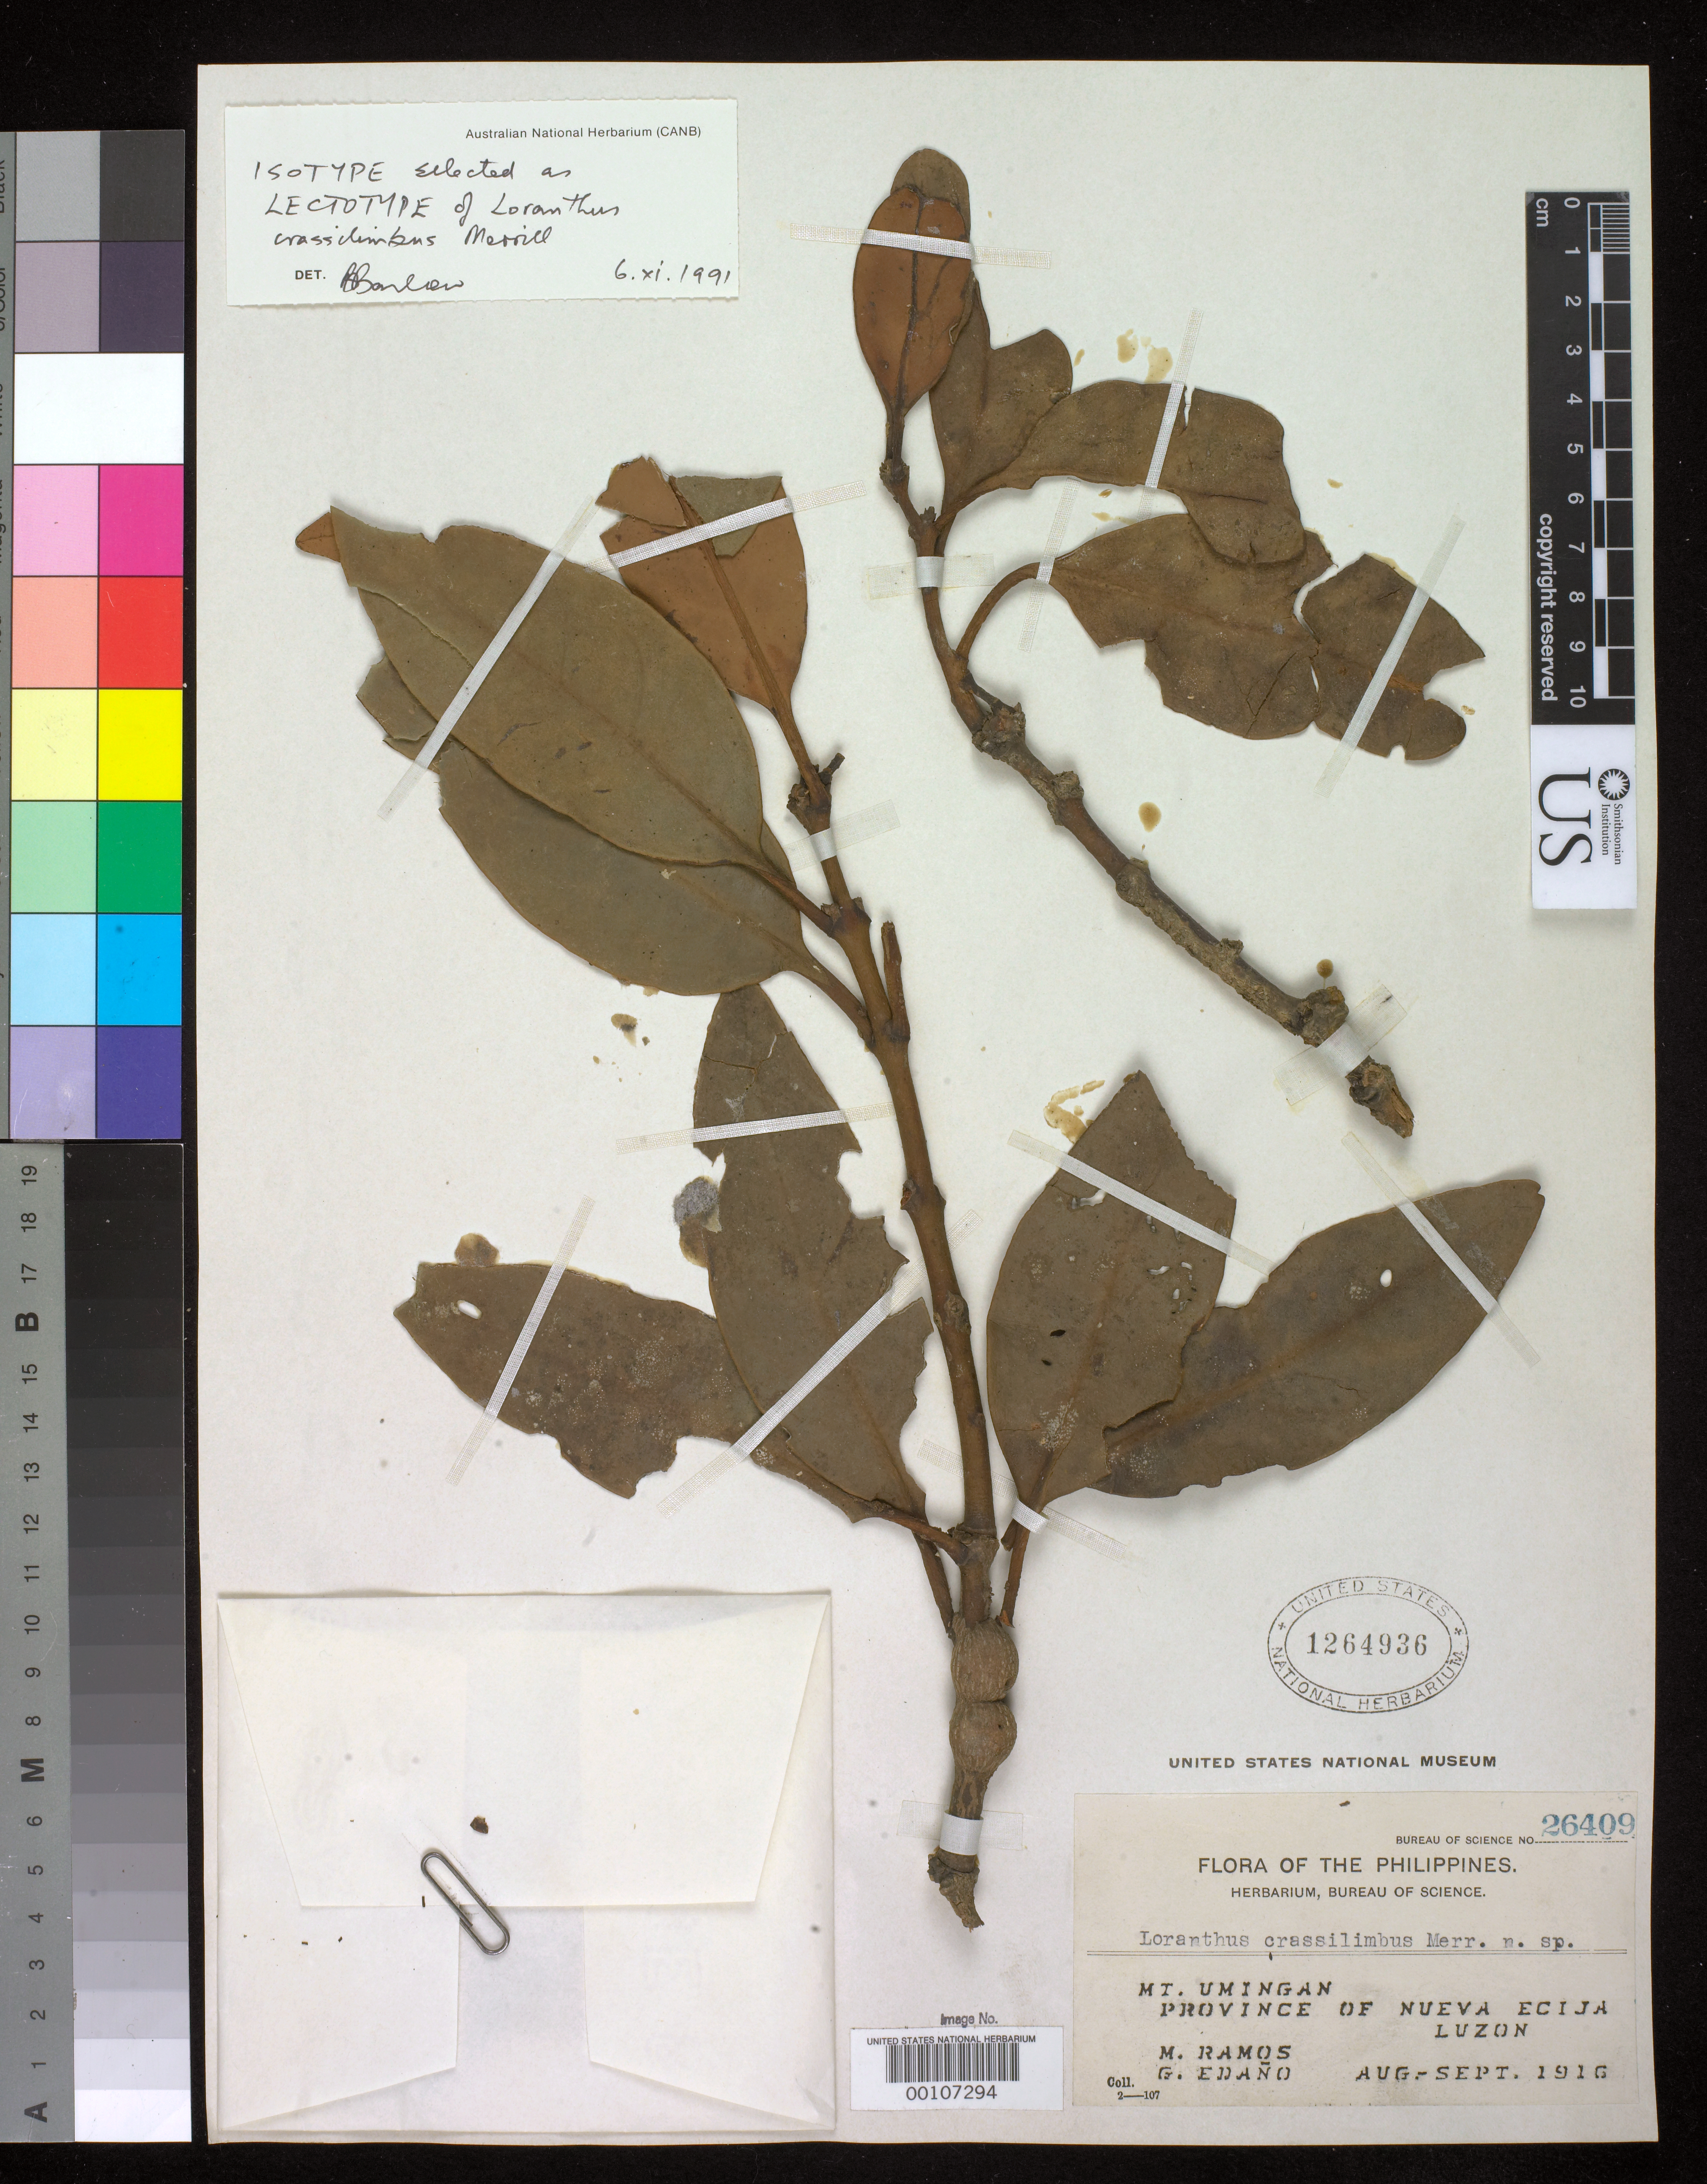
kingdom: Plantae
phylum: Tracheophyta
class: Magnoliopsida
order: Santalales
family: Loranthaceae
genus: Loranthus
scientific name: Loranthus crassilimbus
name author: Merr.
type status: Isotype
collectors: M. Ramos & G. E. Edaño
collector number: Bur. Sci. 26409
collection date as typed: Aug 1916 to -- Sep 1916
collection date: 1916-08/1916-09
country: Philippines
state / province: Central Luzon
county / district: Nueva Ecija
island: Luzon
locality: Mt. Umingan.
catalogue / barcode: US 1264936